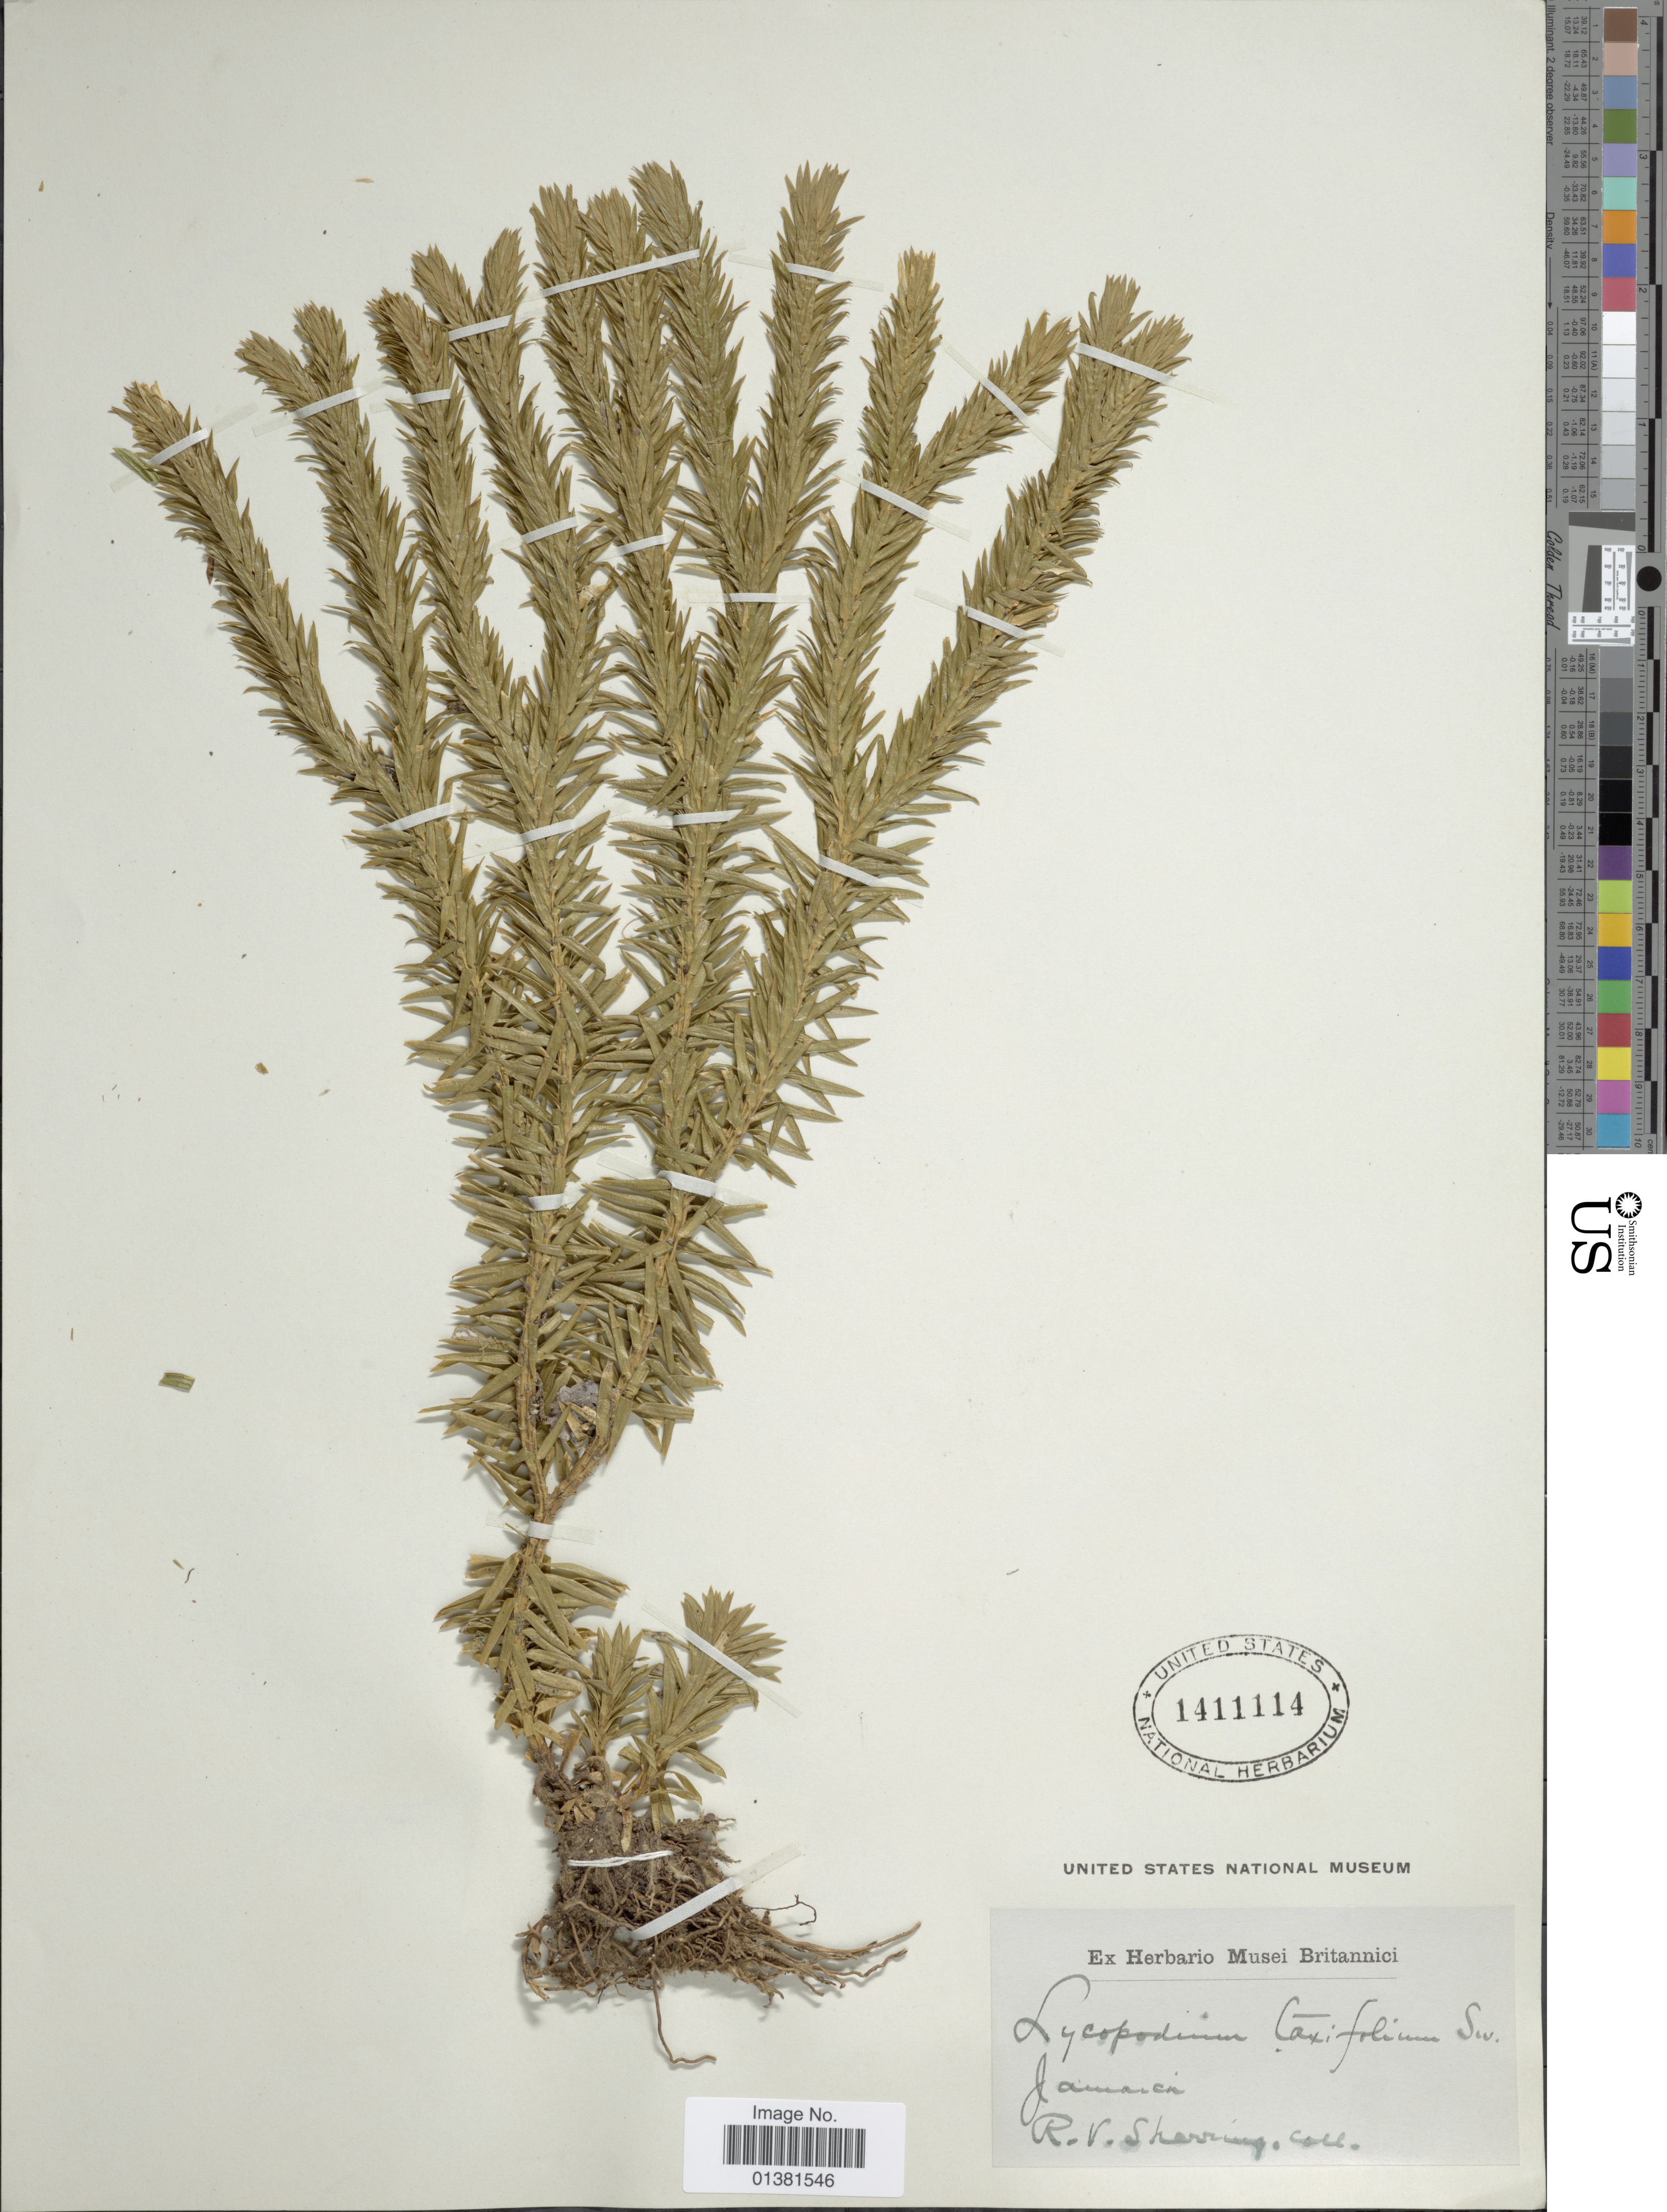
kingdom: Plantae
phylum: Tracheophyta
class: Lycopodiopsida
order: Lycopodiales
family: Lycopodiaceae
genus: Phlegmariurus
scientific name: Phlegmariurus taxifolius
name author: (Sw.) Á. Löve & D. Löve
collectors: R. Sherring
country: Jamaica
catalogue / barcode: US 1411114